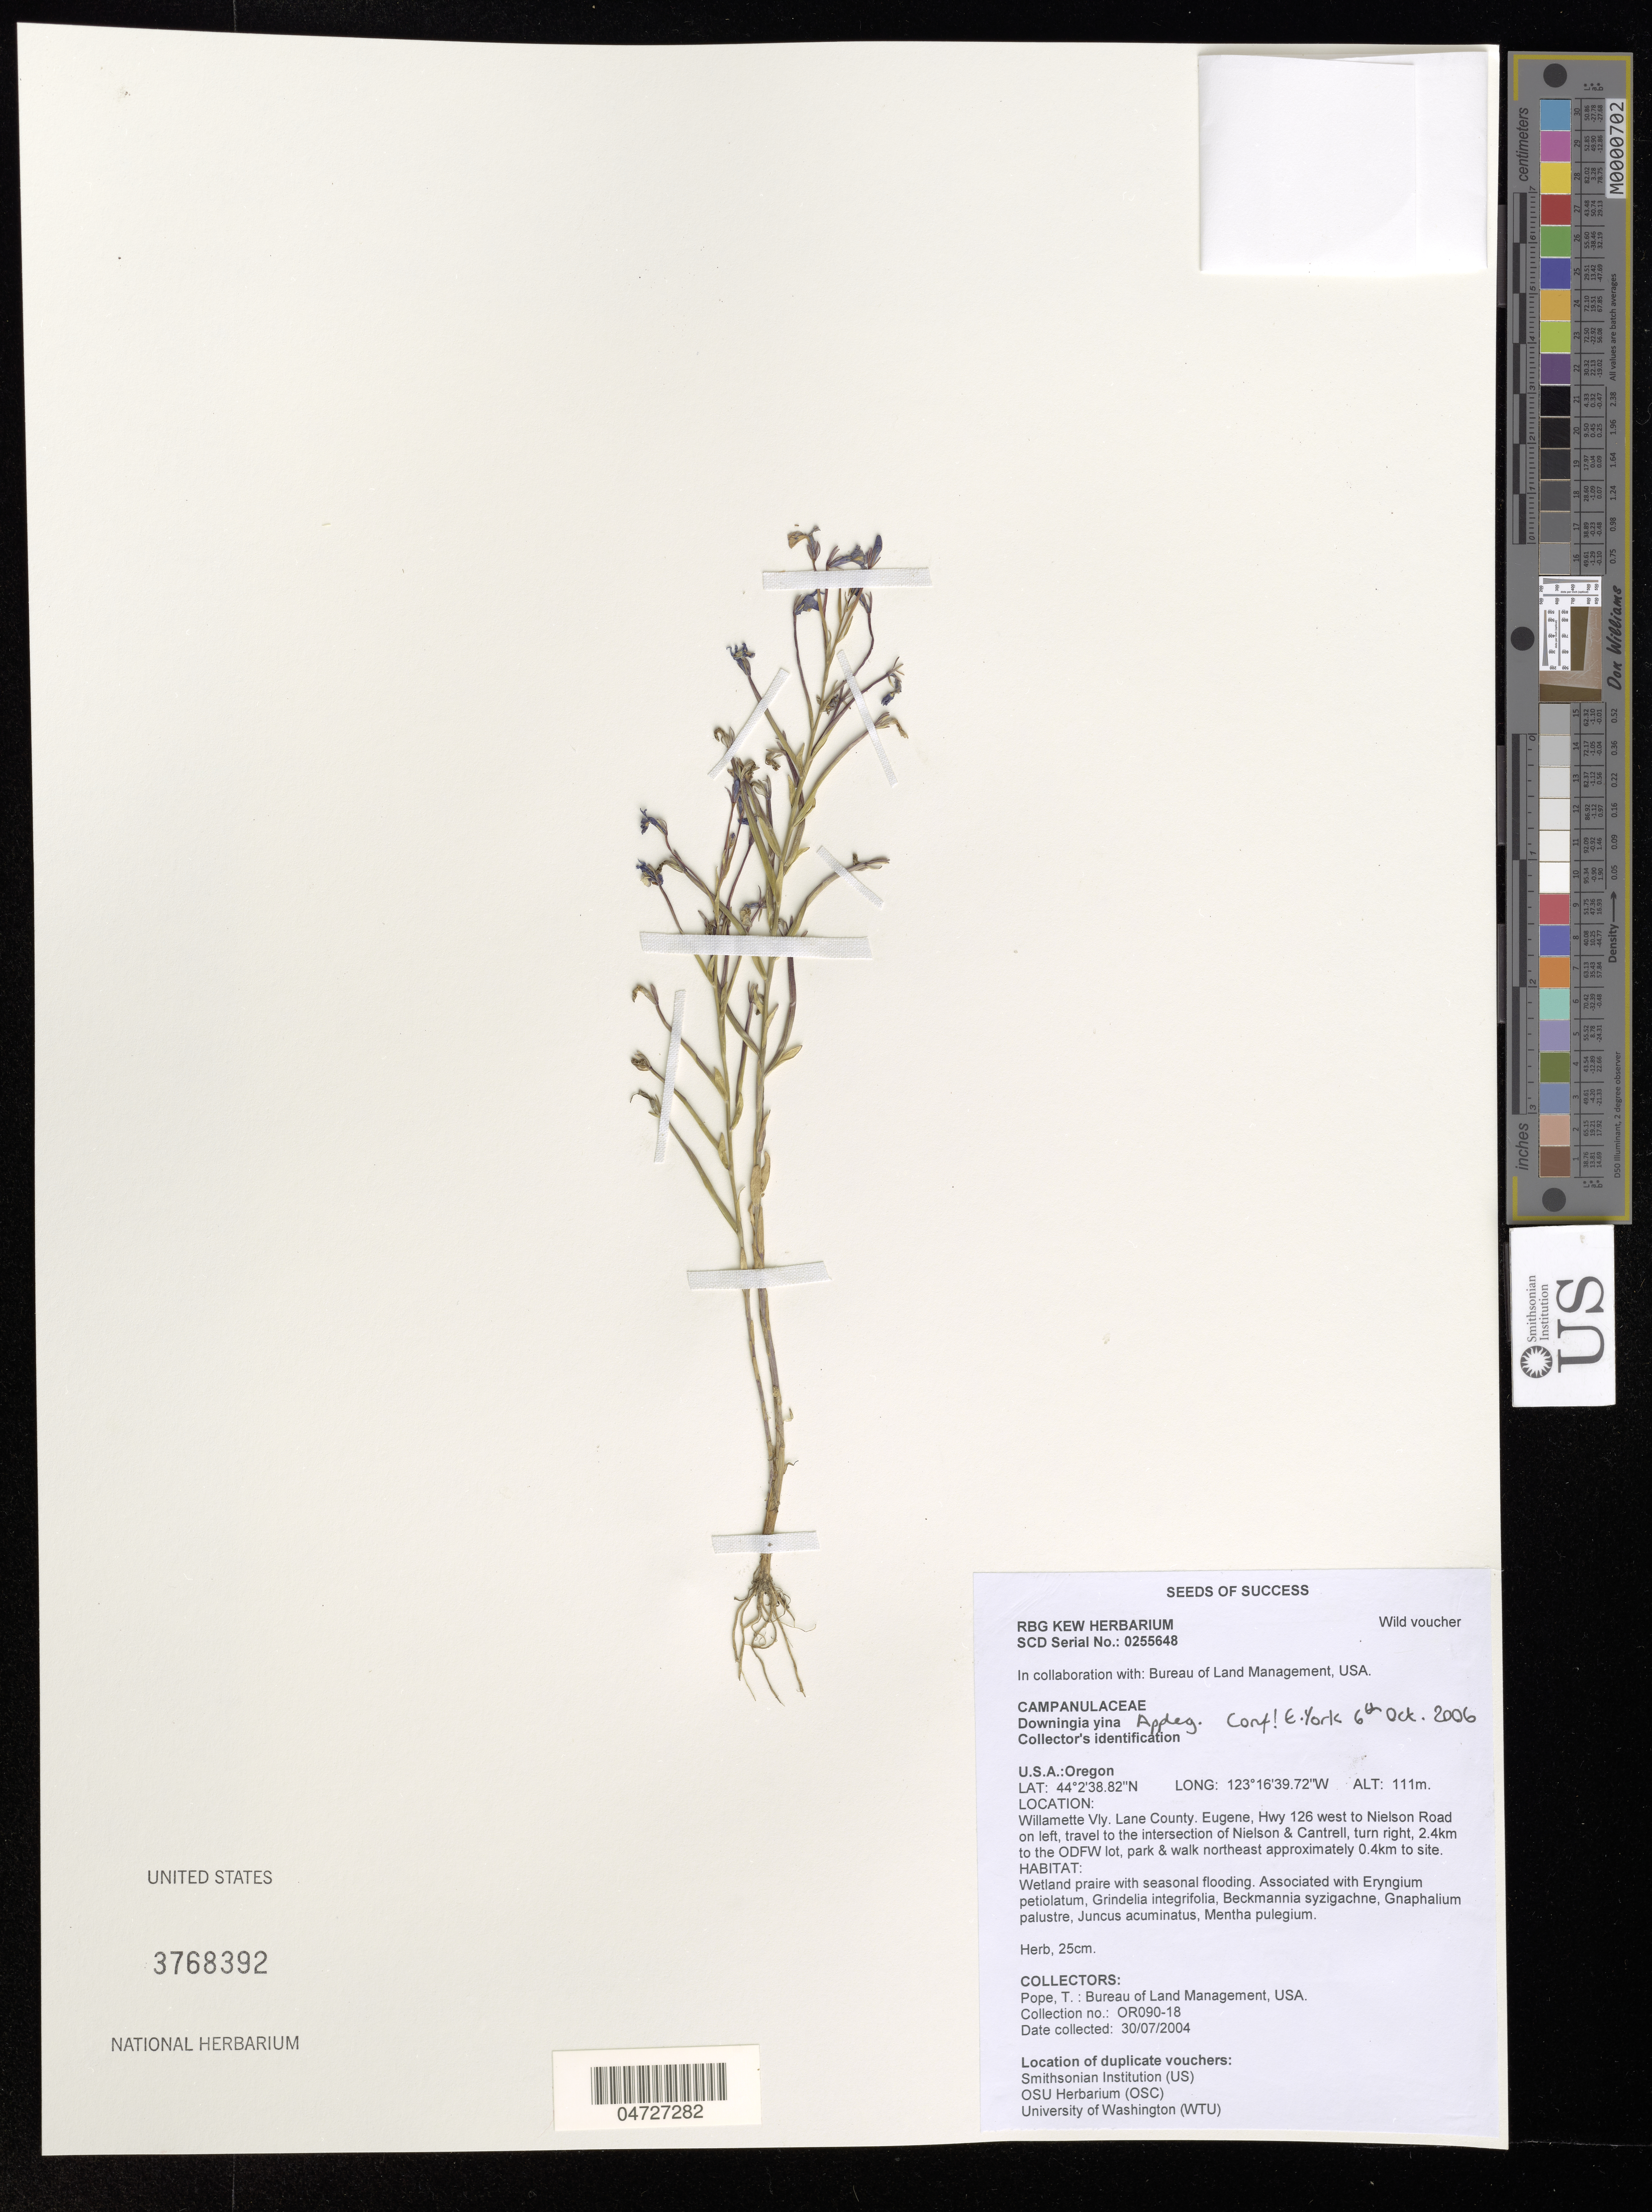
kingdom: Plantae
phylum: Tracheophyta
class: Magnoliopsida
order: Asterales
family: Campanulaceae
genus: Downingia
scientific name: Downingia yina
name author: Applegate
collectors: T. Pope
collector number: OR090-18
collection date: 2004-07-30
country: United States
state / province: Oregon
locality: Willamette Vly. Lane County. Eugene, Hwy 126 west to Nielson Road on left, travel to the intersection of Nielson & Cantrell, turn right, 2.4km to the ODFW lot, park & walk northeast approximately 0.4km to site.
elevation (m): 111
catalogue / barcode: US 3768392